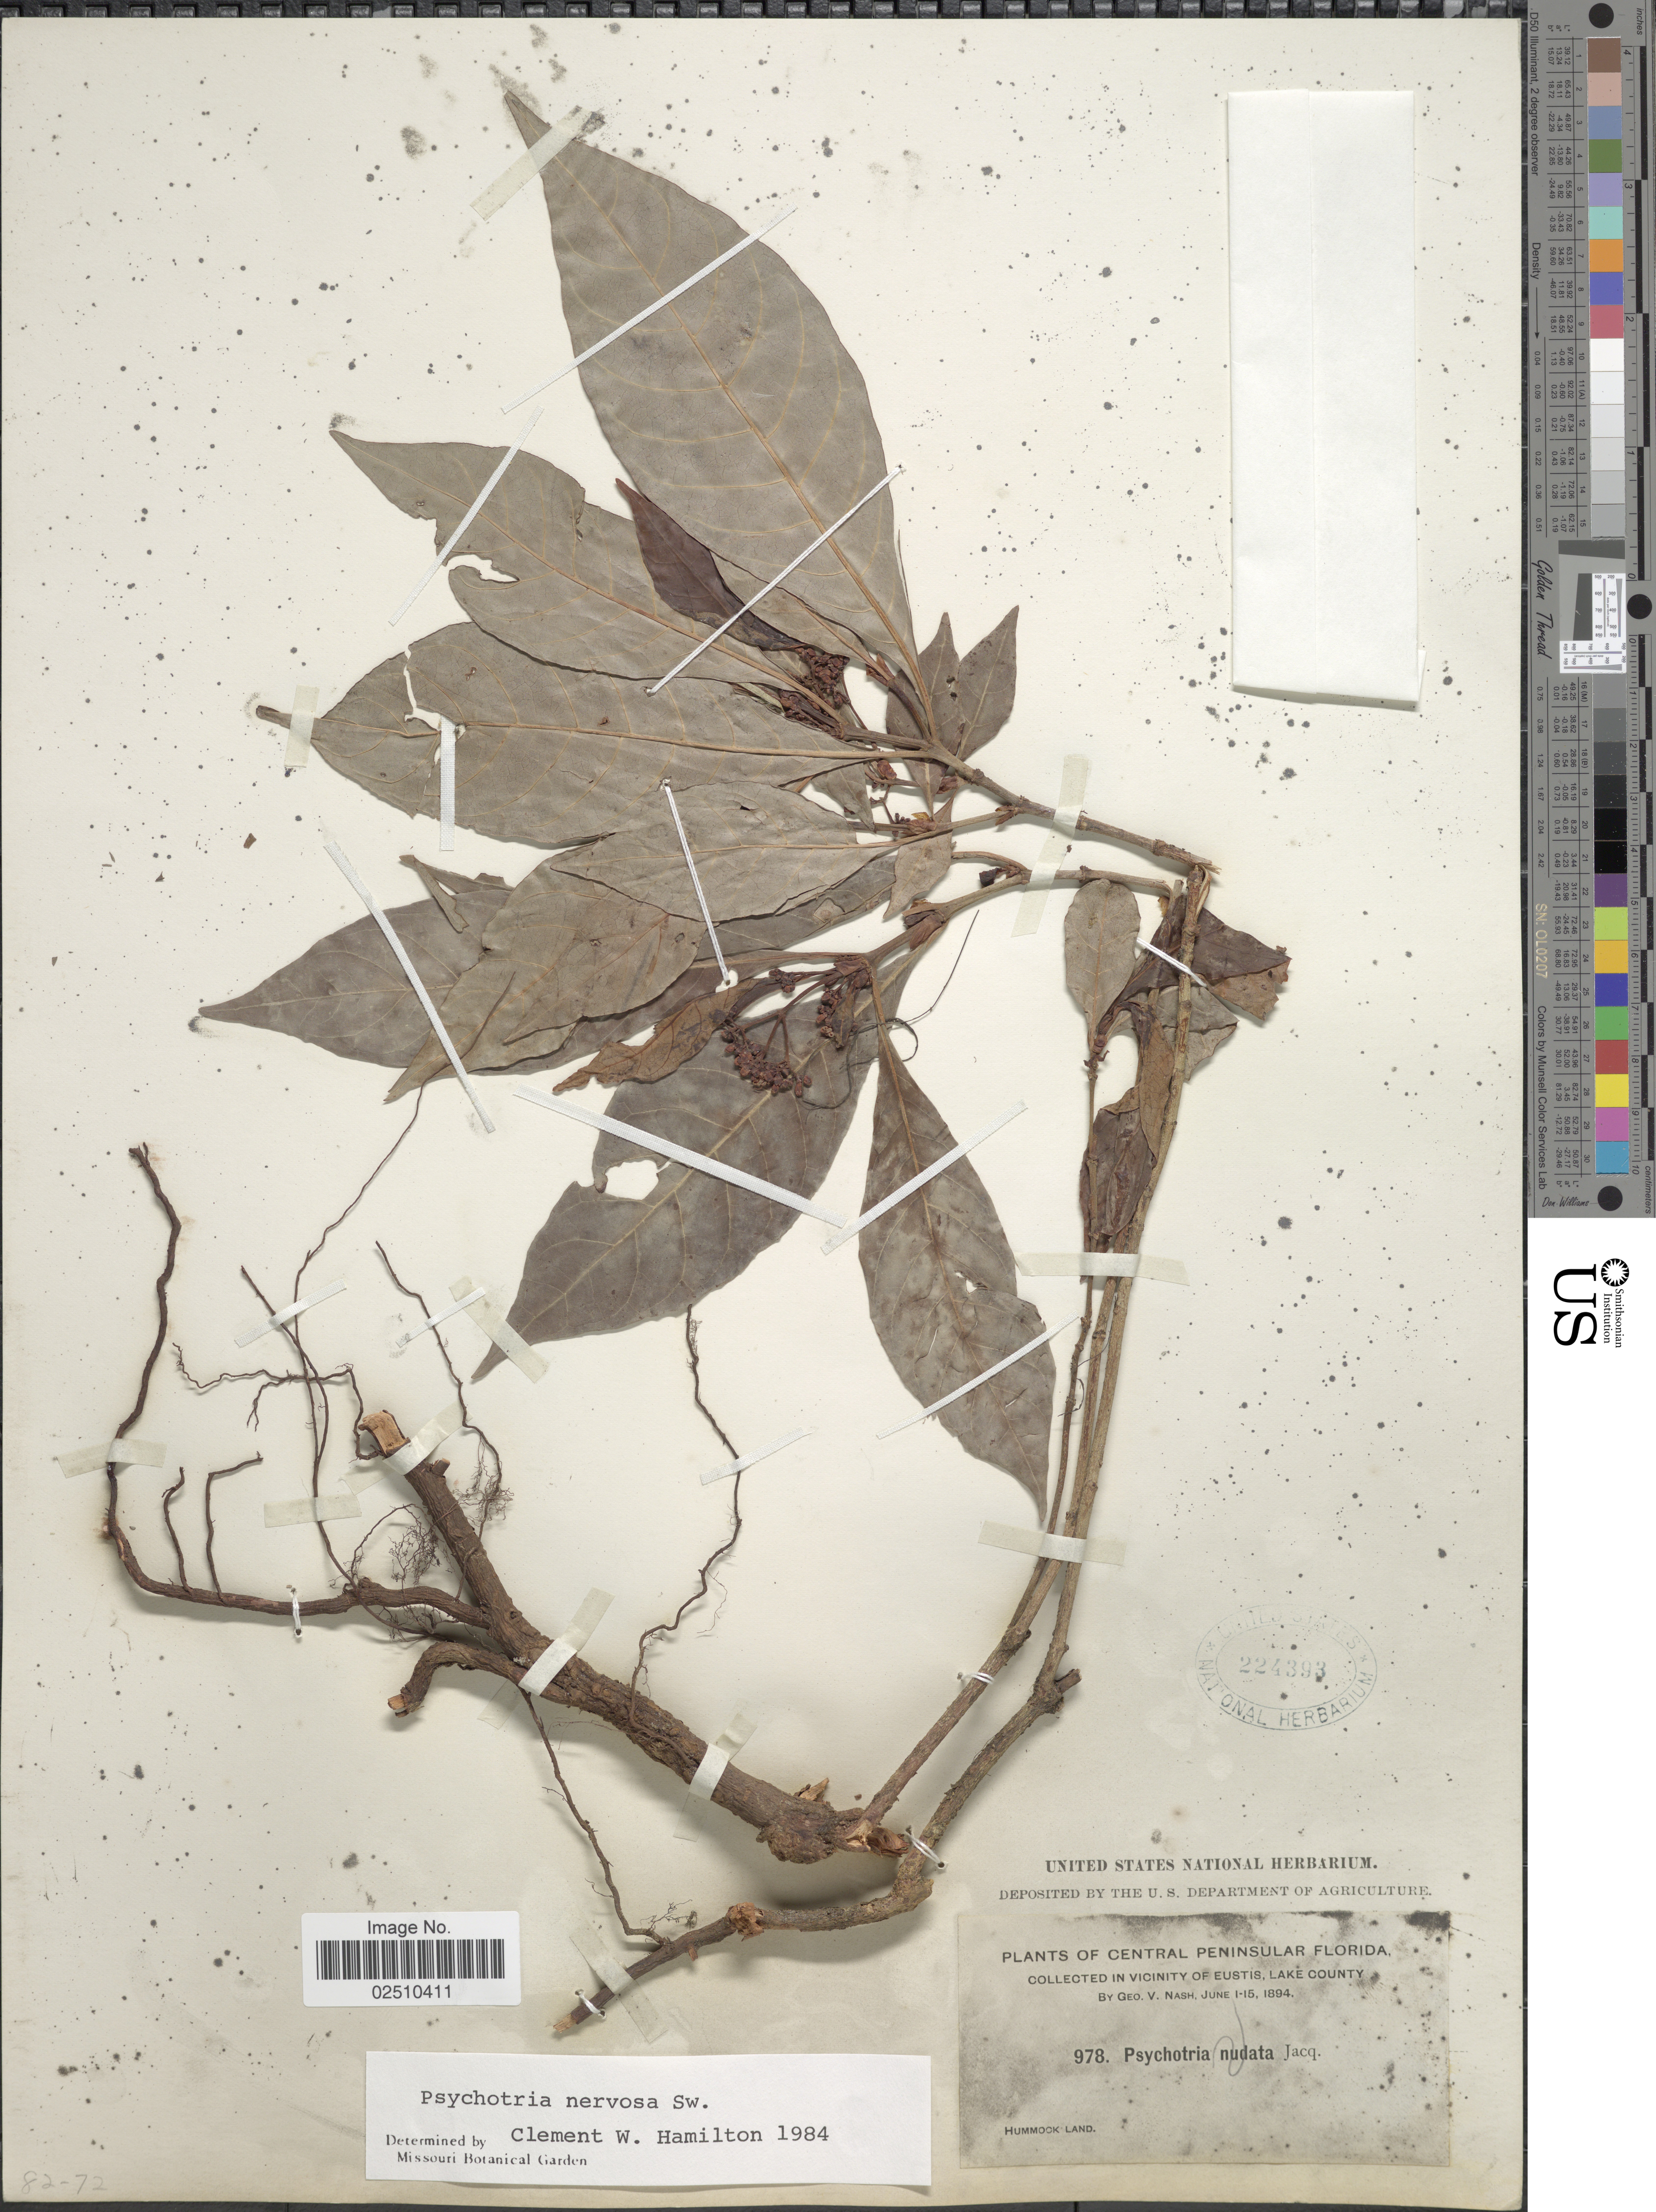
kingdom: Plantae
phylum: Tracheophyta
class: Magnoliopsida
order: Gentianales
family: Rubiaceae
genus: Psychotria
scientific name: Psychotria nervosa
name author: Sw.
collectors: G. V. Nash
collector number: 978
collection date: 1894-06-01/1894-06-15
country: United States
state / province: Florida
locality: Central Peninsular Florida, Vicinity of Eustis, Lake County, Hummock Land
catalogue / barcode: US 224393